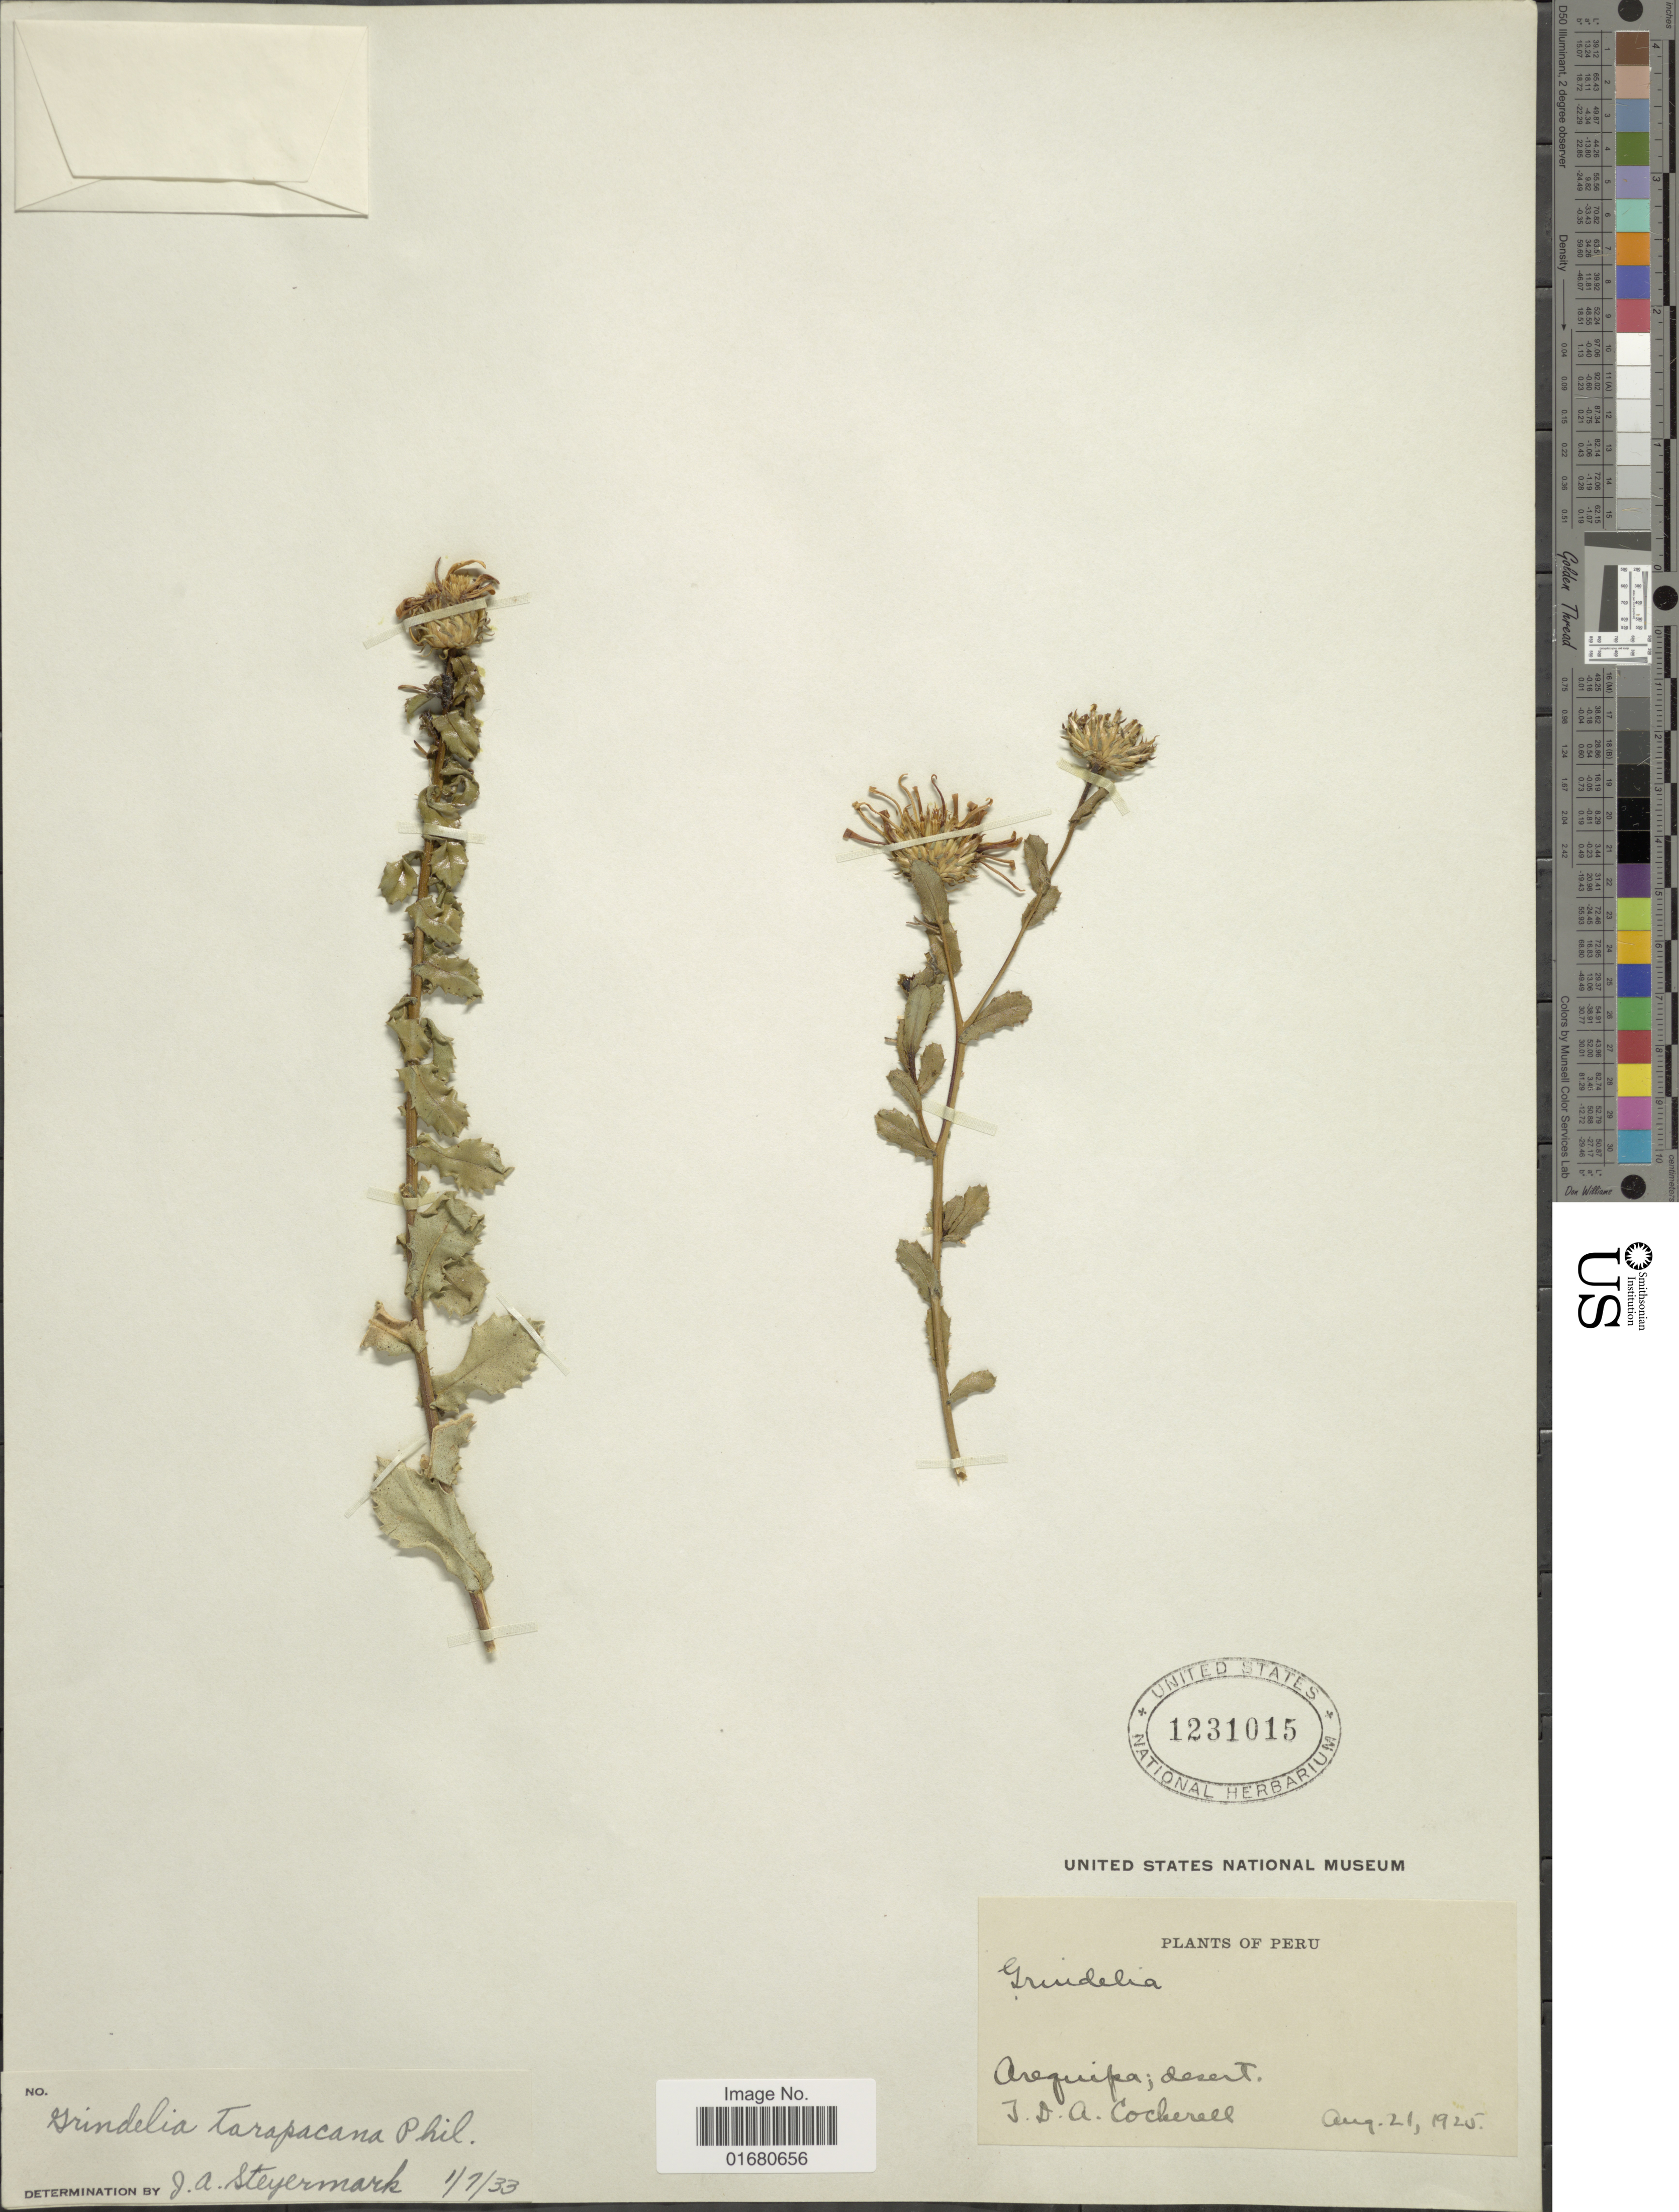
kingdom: Plantae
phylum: Tracheophyta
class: Magnoliopsida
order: Asterales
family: Asteraceae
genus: Grindelia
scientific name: Grindelia tarapacana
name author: Phil.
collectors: J. Cockerell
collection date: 1925-08-21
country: Peru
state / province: Arequipa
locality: Desert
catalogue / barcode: US 1231015